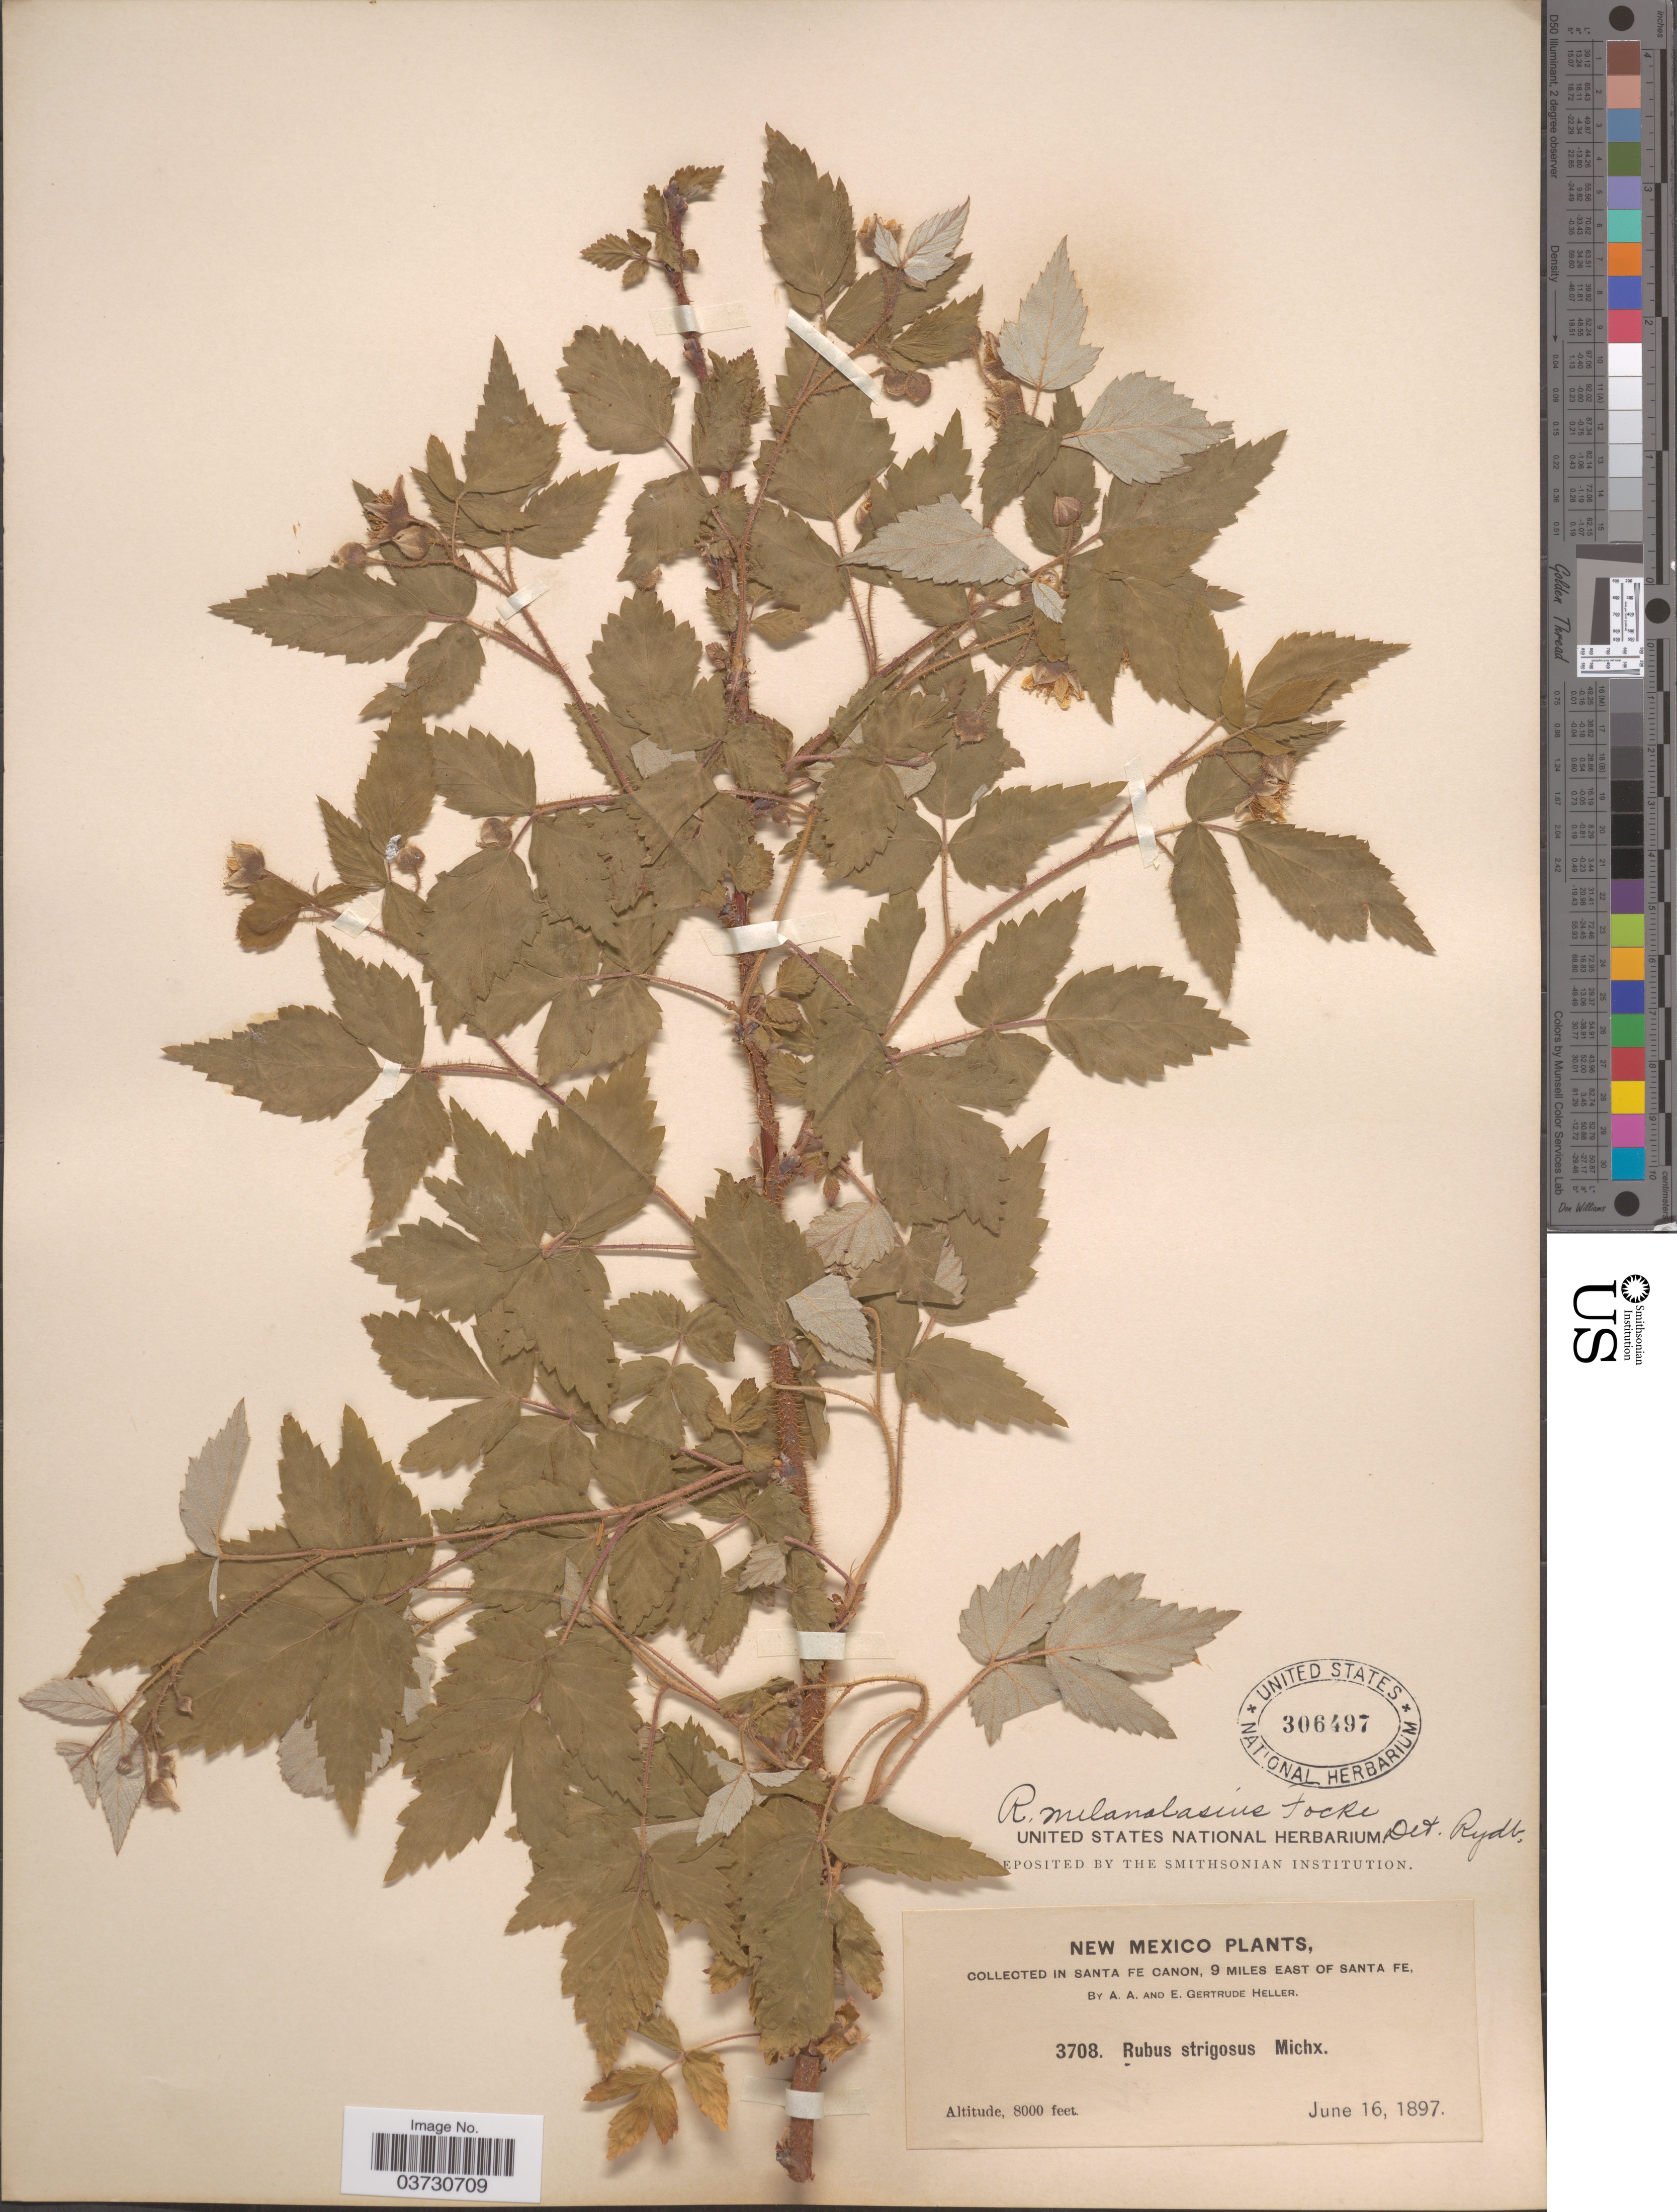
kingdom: Plantae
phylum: Tracheophyta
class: Magnoliopsida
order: Rosales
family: Rosaceae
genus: Rubus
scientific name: Rubus melanolasius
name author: Dieck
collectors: A. A. Heller & E. G. Heller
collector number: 3708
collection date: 1897-06-16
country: United States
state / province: New Mexico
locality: In Santa Fe Canon, 9 miles east of Santa Fe.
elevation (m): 2438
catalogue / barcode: US 306497